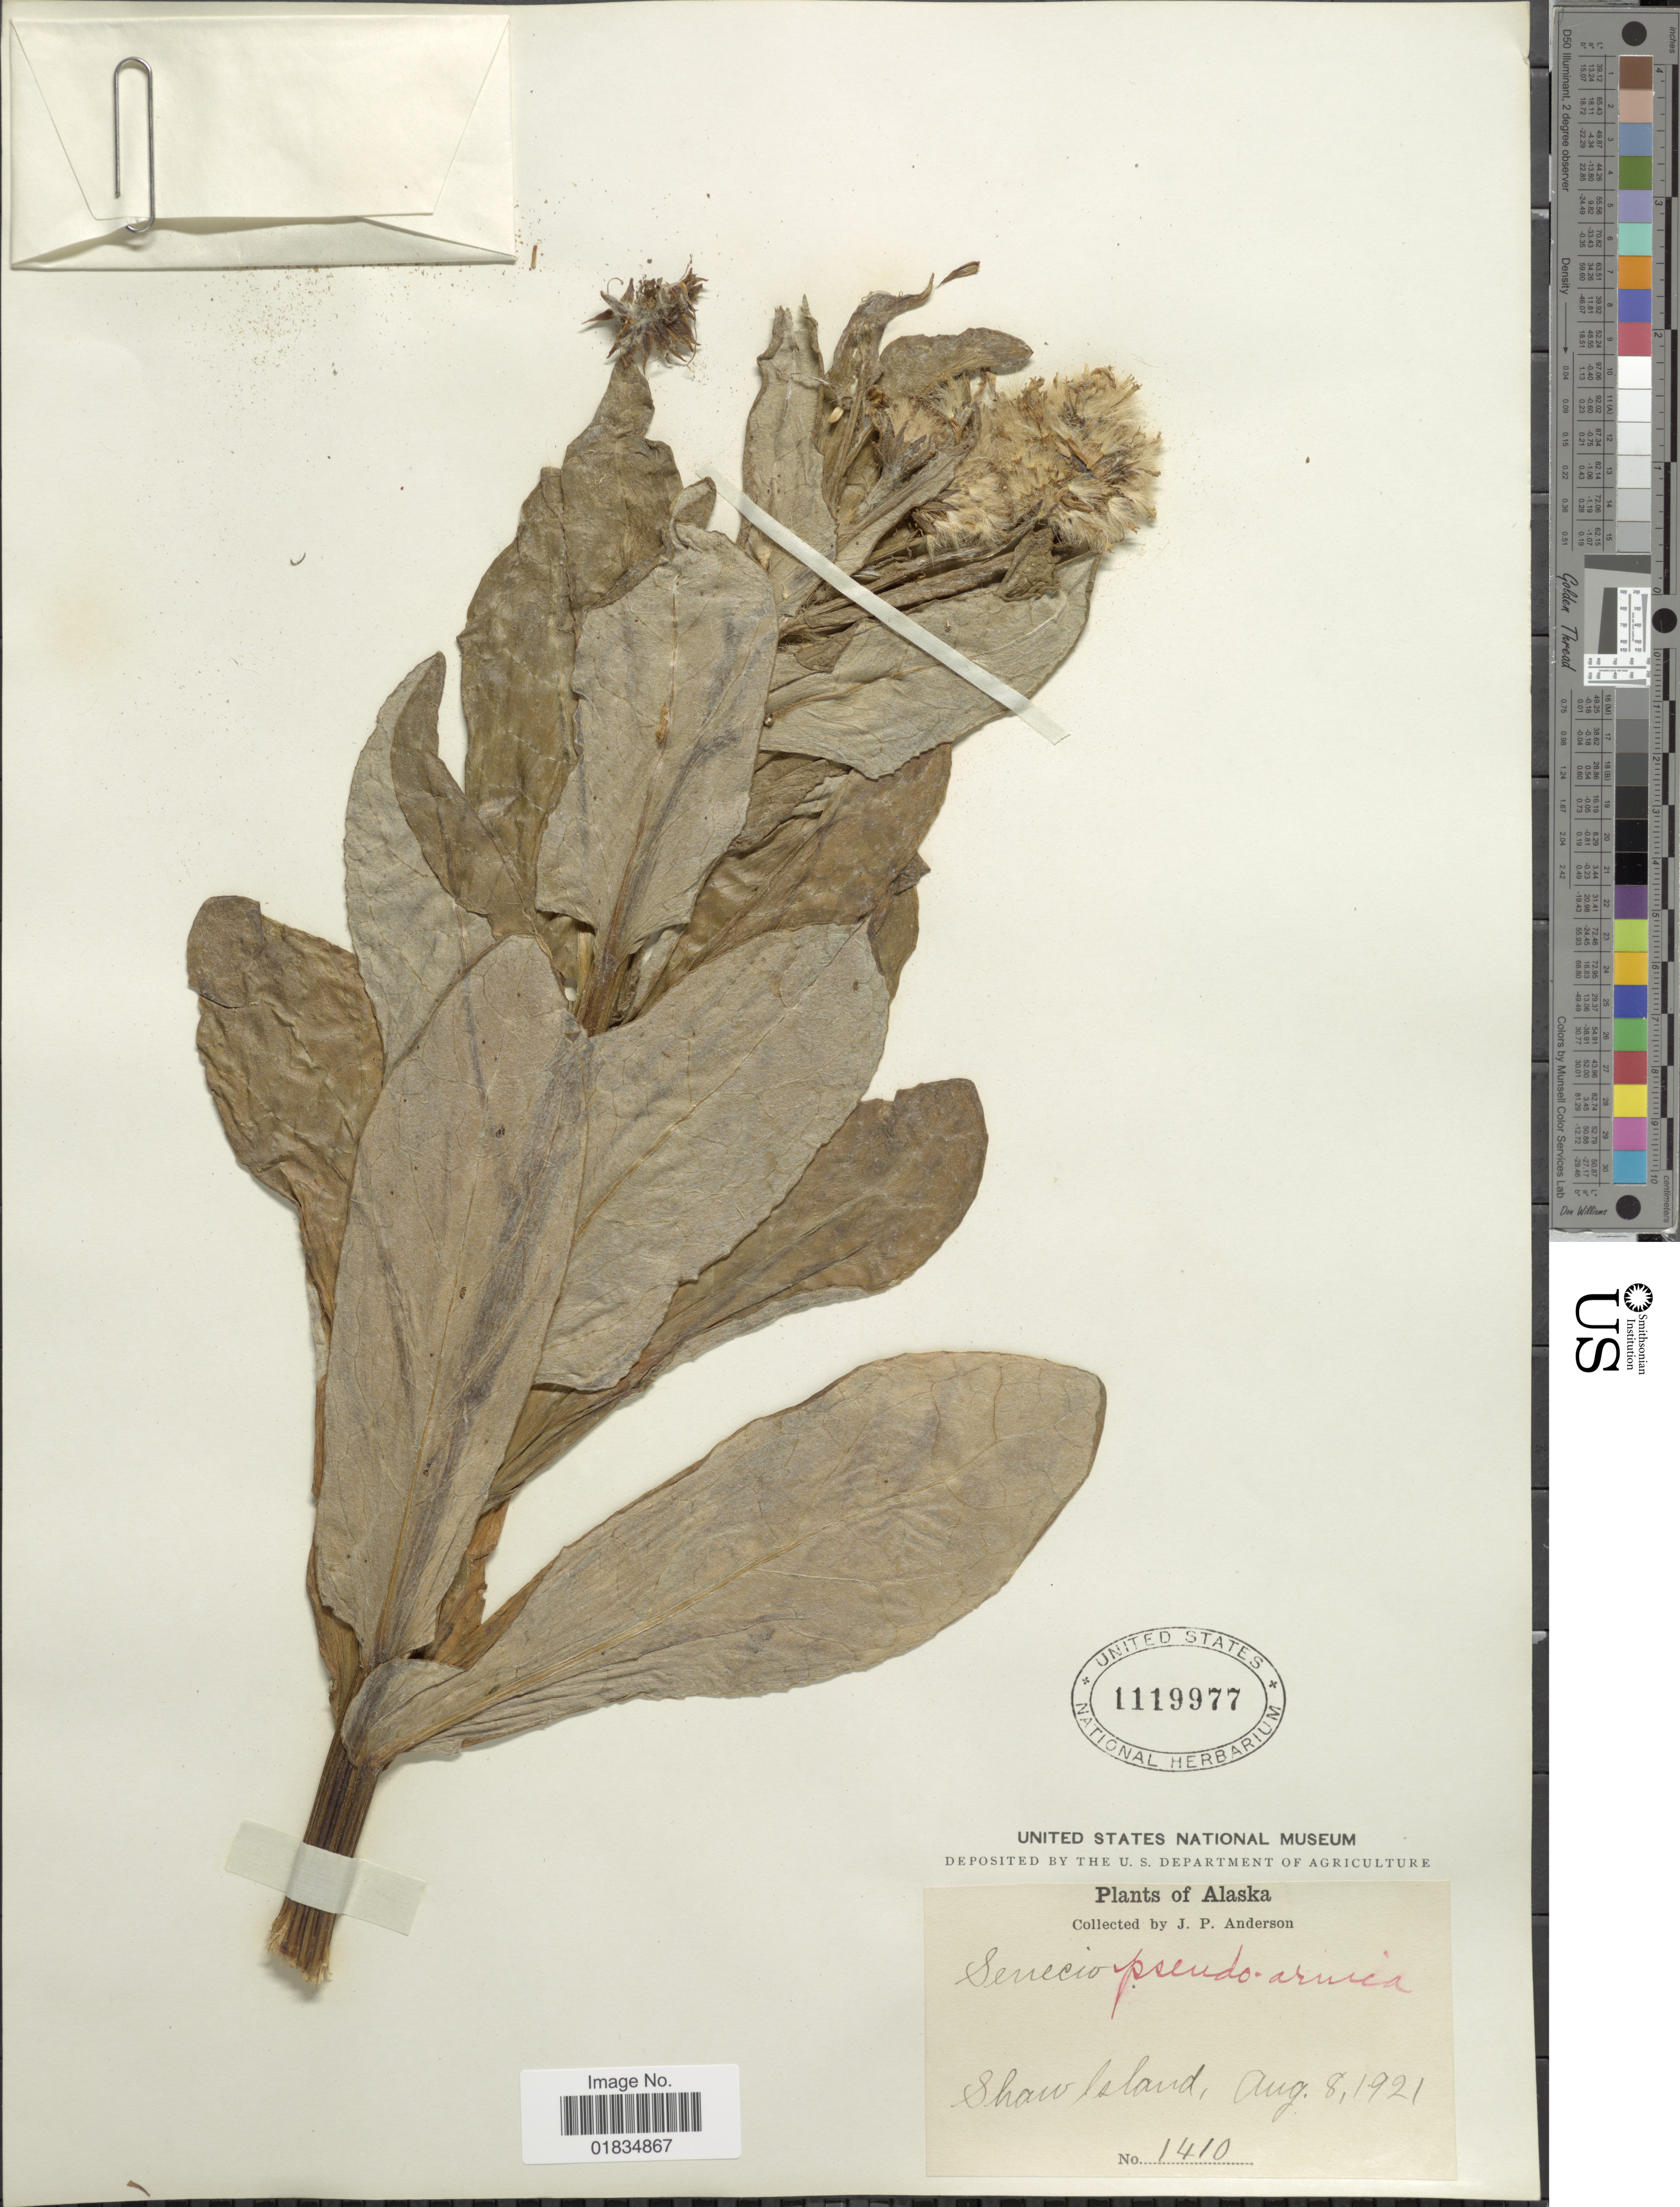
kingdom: Plantae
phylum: Tracheophyta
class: Magnoliopsida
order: Asterales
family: Asteraceae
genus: Senecio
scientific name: Senecio pseudo-elegans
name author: Less.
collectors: J. P. Anderson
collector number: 1410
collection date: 1921-08-08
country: United States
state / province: Alaska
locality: Shaw Island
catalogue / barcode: US 1119977